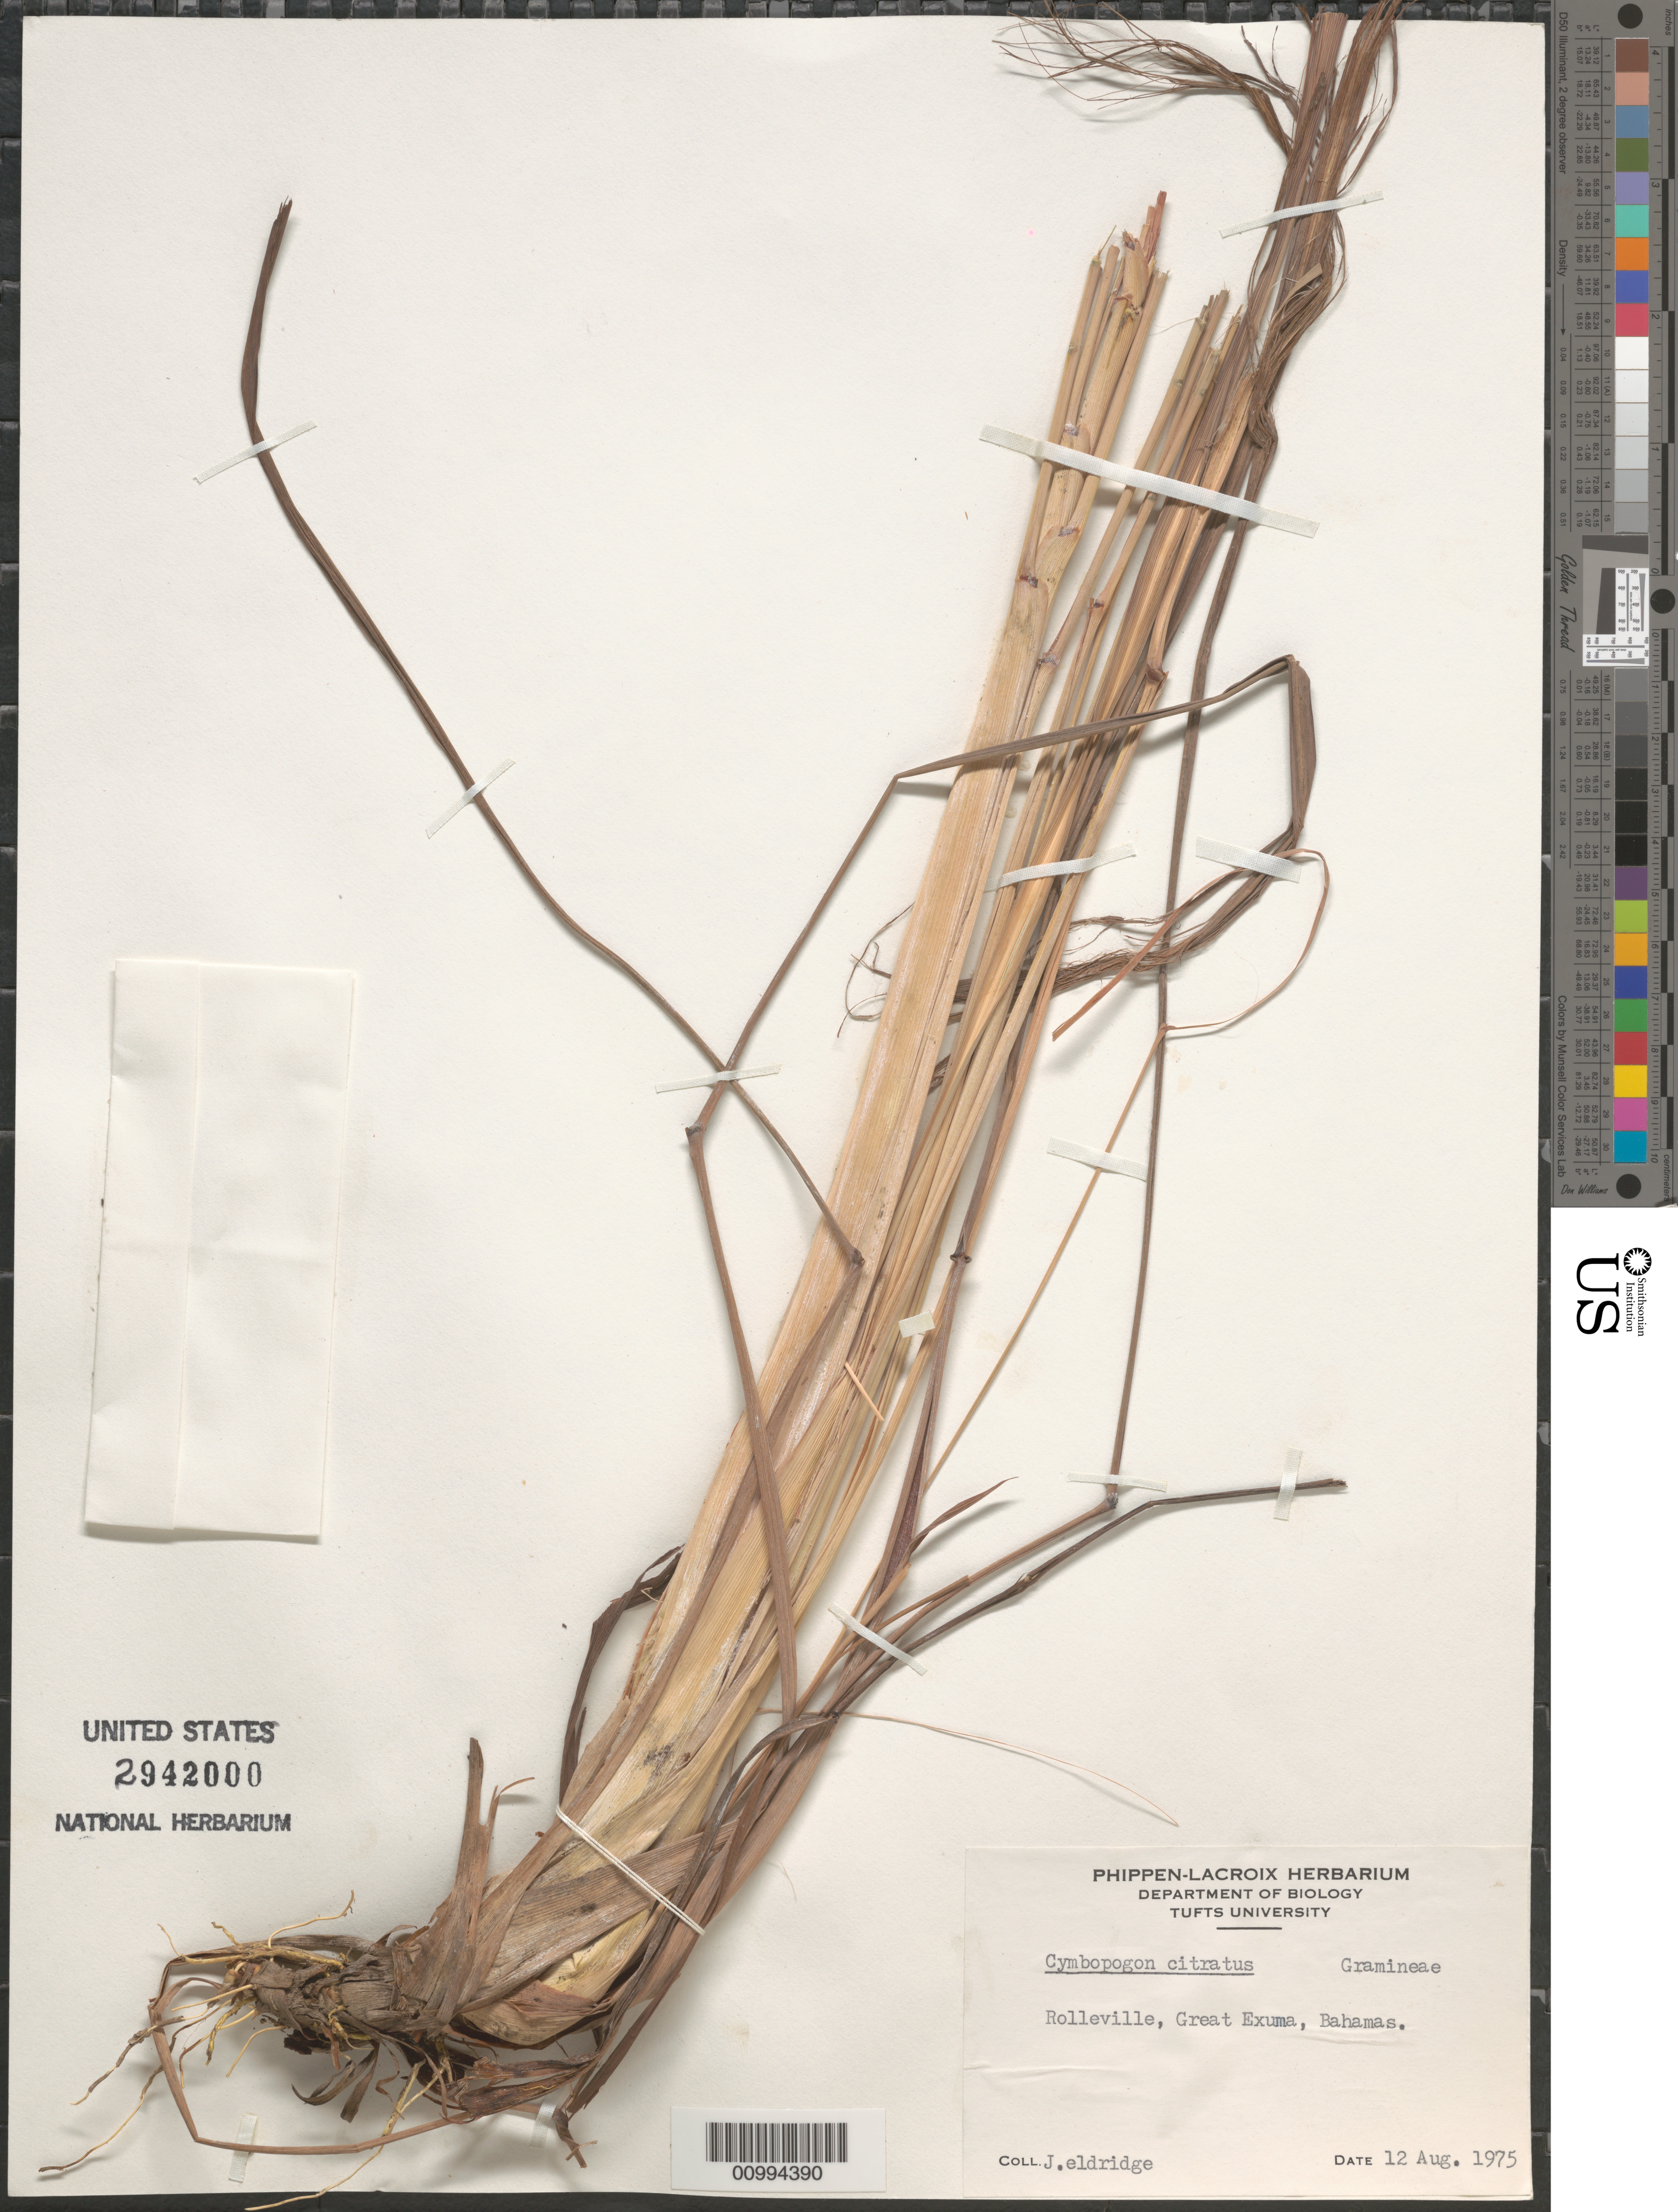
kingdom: Plantae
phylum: Tracheophyta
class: Liliopsida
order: Poales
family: Poaceae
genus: Cymbopogon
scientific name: Cymbopogon citratus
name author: (DC.) Stapf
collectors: J. Eldridge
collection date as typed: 12 Aug 1975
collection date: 1975-08-12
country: Bahamas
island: Great Exuma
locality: Rolleville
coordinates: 0 N, 0 E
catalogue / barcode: US 2942000